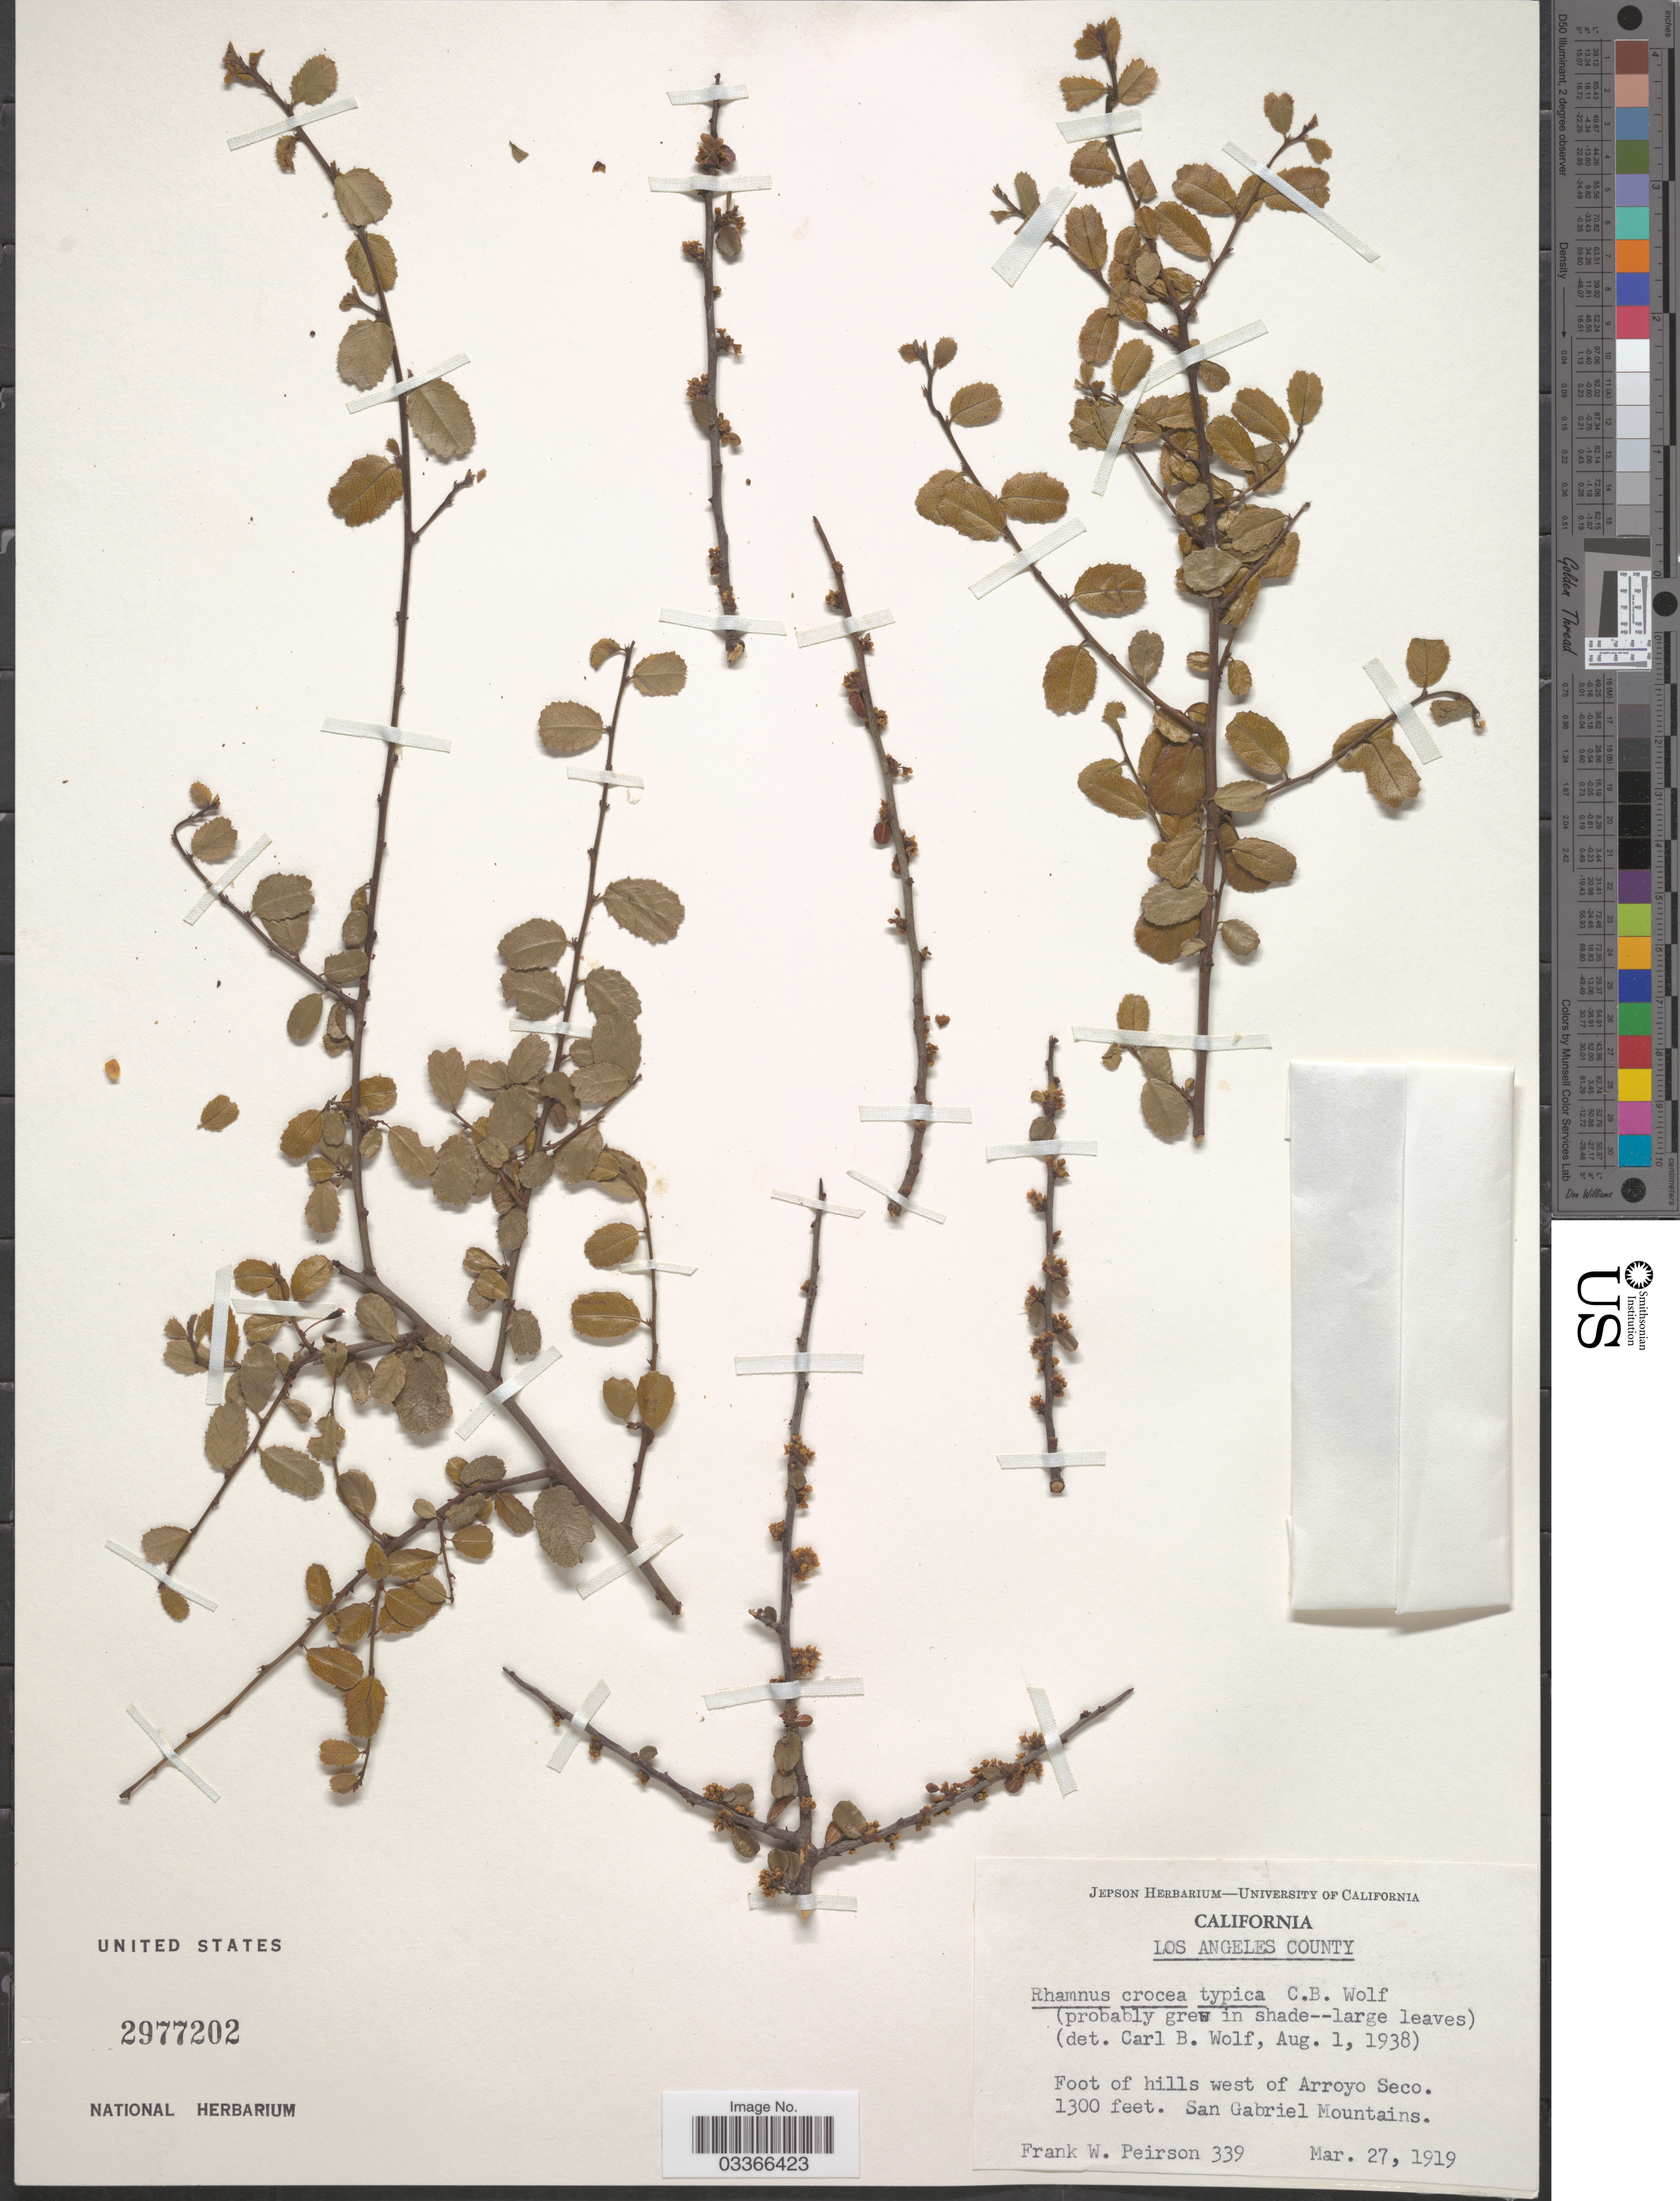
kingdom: Plantae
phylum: Tracheophyta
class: Magnoliopsida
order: Rosales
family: Rhamnaceae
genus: Rhamnus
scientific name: Rhamnus crocea var. ilicifolia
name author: (Kellogg) Greene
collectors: F. Peirson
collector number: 339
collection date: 1919-03-27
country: United States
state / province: California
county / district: Los Angeles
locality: Los Angeles County. Foot of hills west of Arroyo Seco. San Gabriel Mountains.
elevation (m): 396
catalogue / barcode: US 2977202